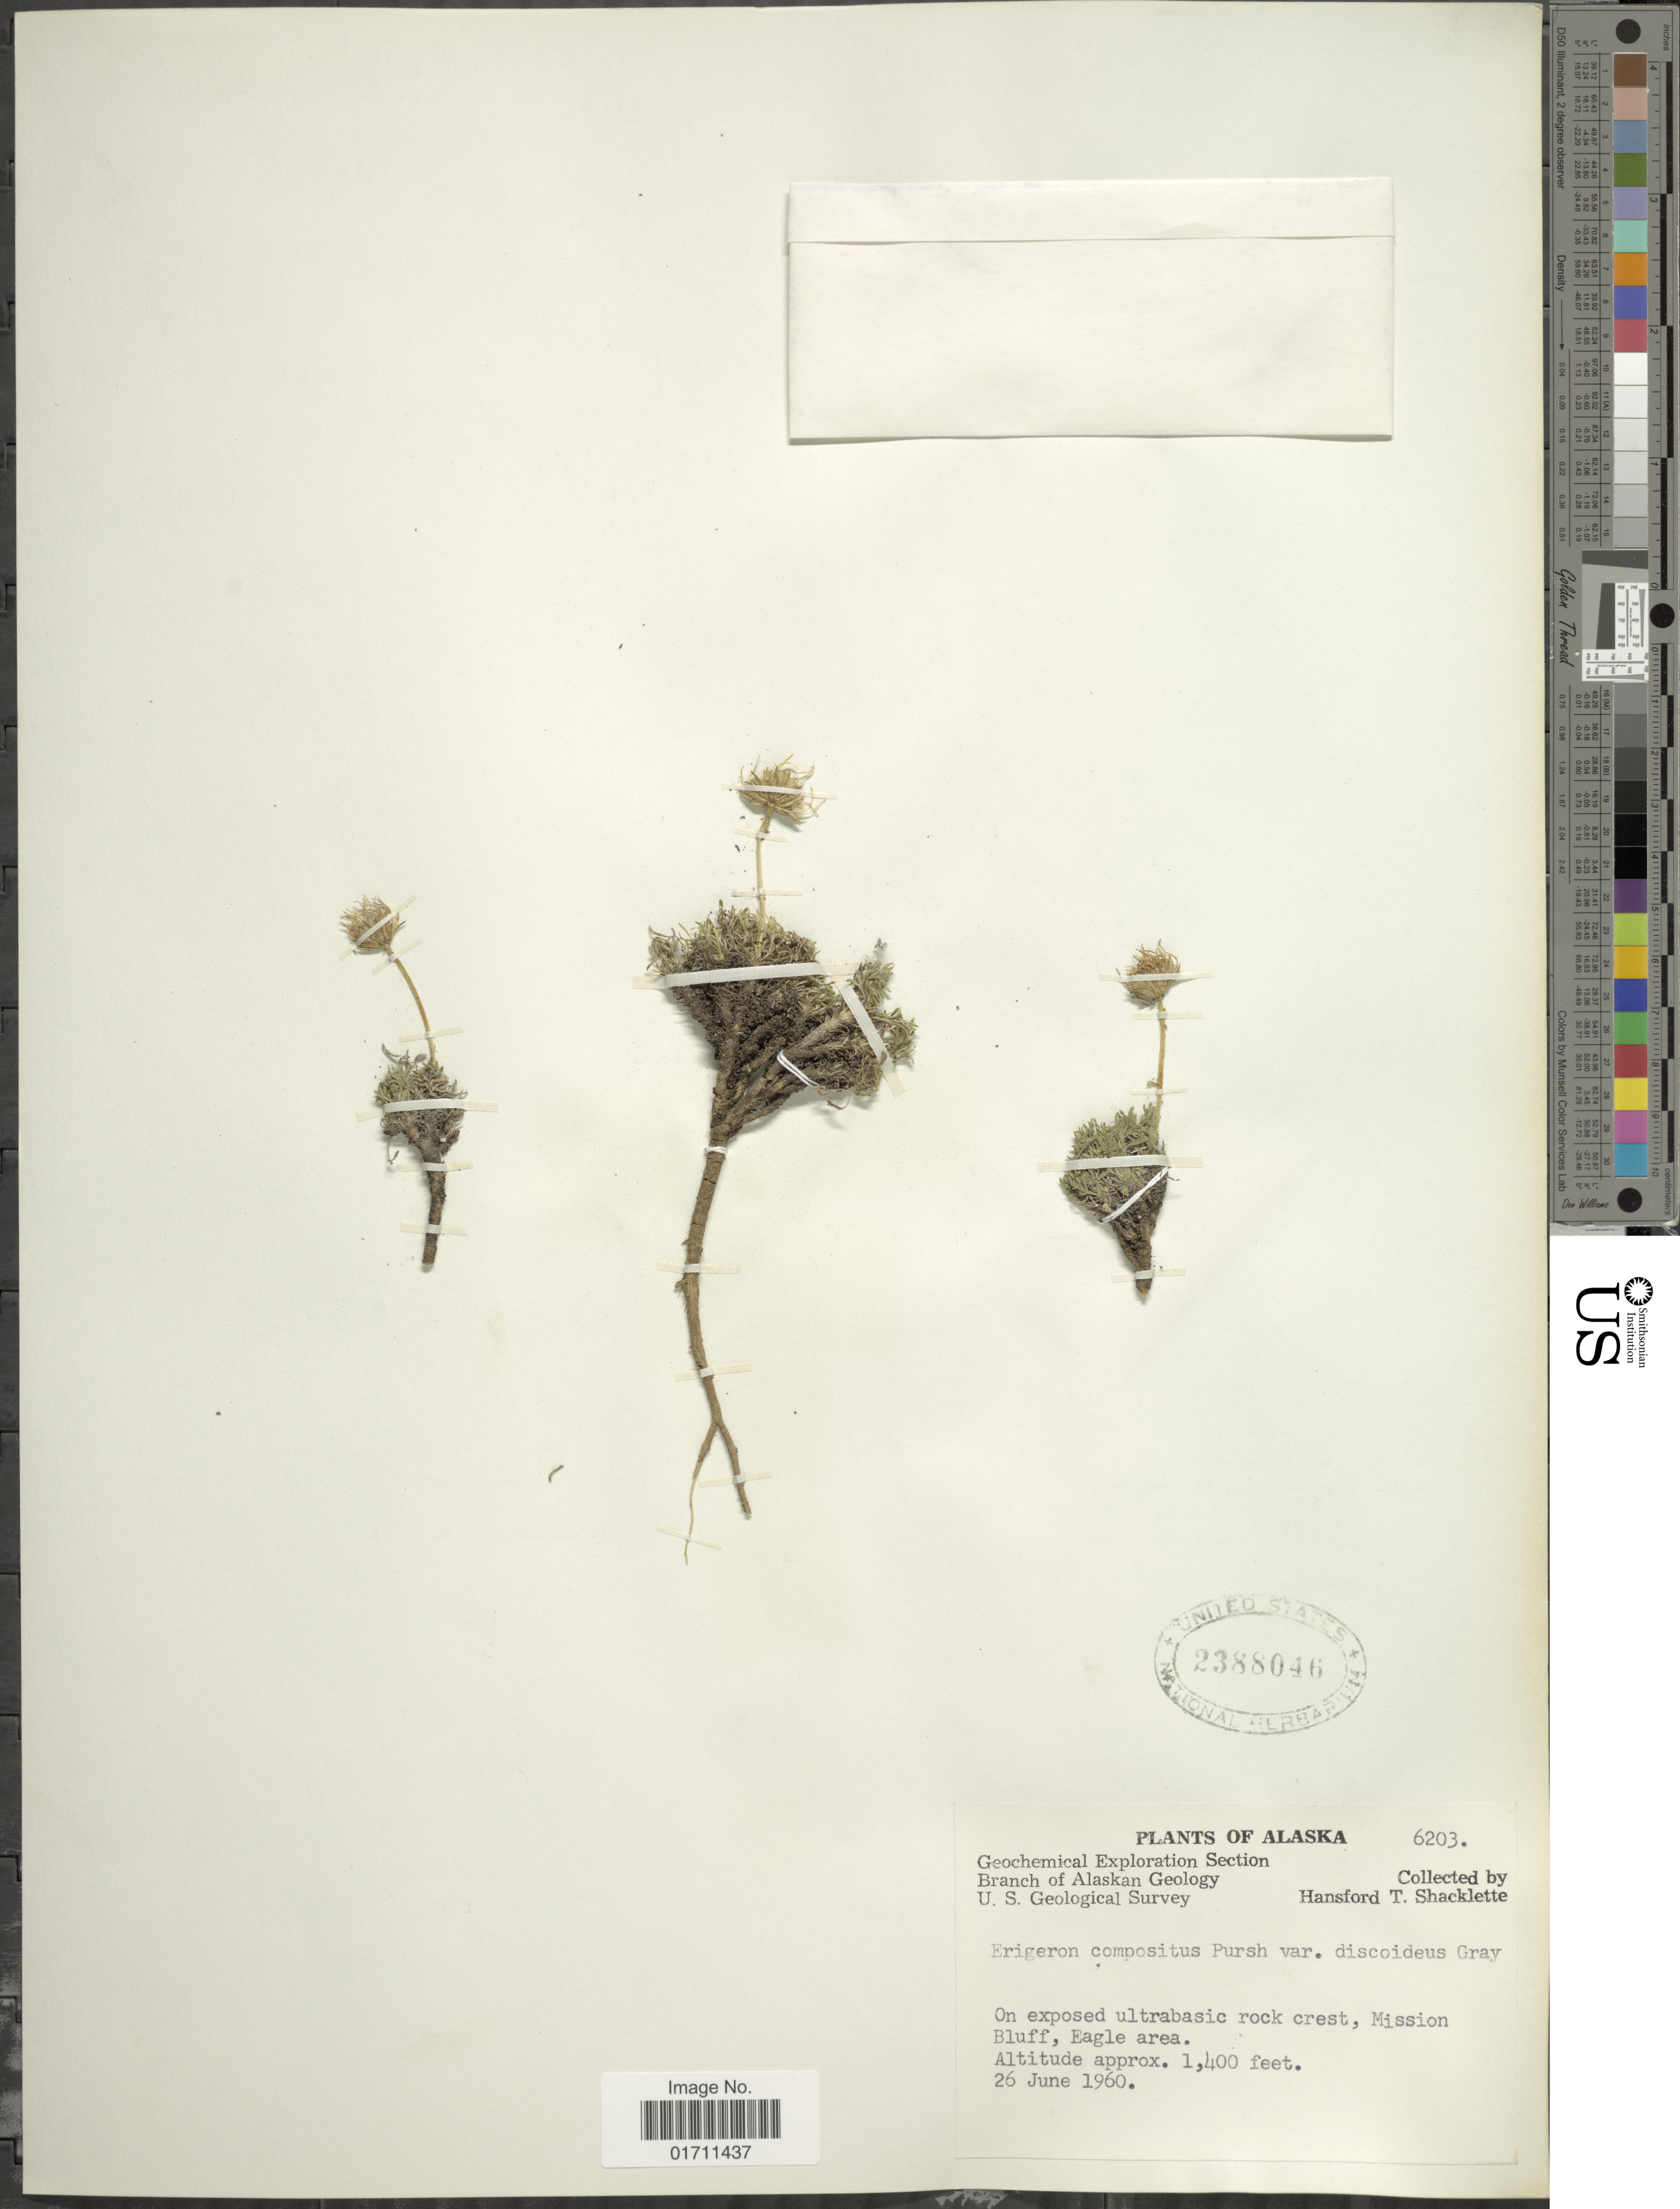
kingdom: Plantae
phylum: Tracheophyta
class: Magnoliopsida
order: Asterales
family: Asteraceae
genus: Erigeron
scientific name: Erigeron compositus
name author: Pursh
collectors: H. Shacklette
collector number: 6203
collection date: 1960-06-26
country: United States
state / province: Alaska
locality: On exposed ultrabasic rock, crest, Mission Bluff, Eagle area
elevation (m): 427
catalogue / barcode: US 2388046